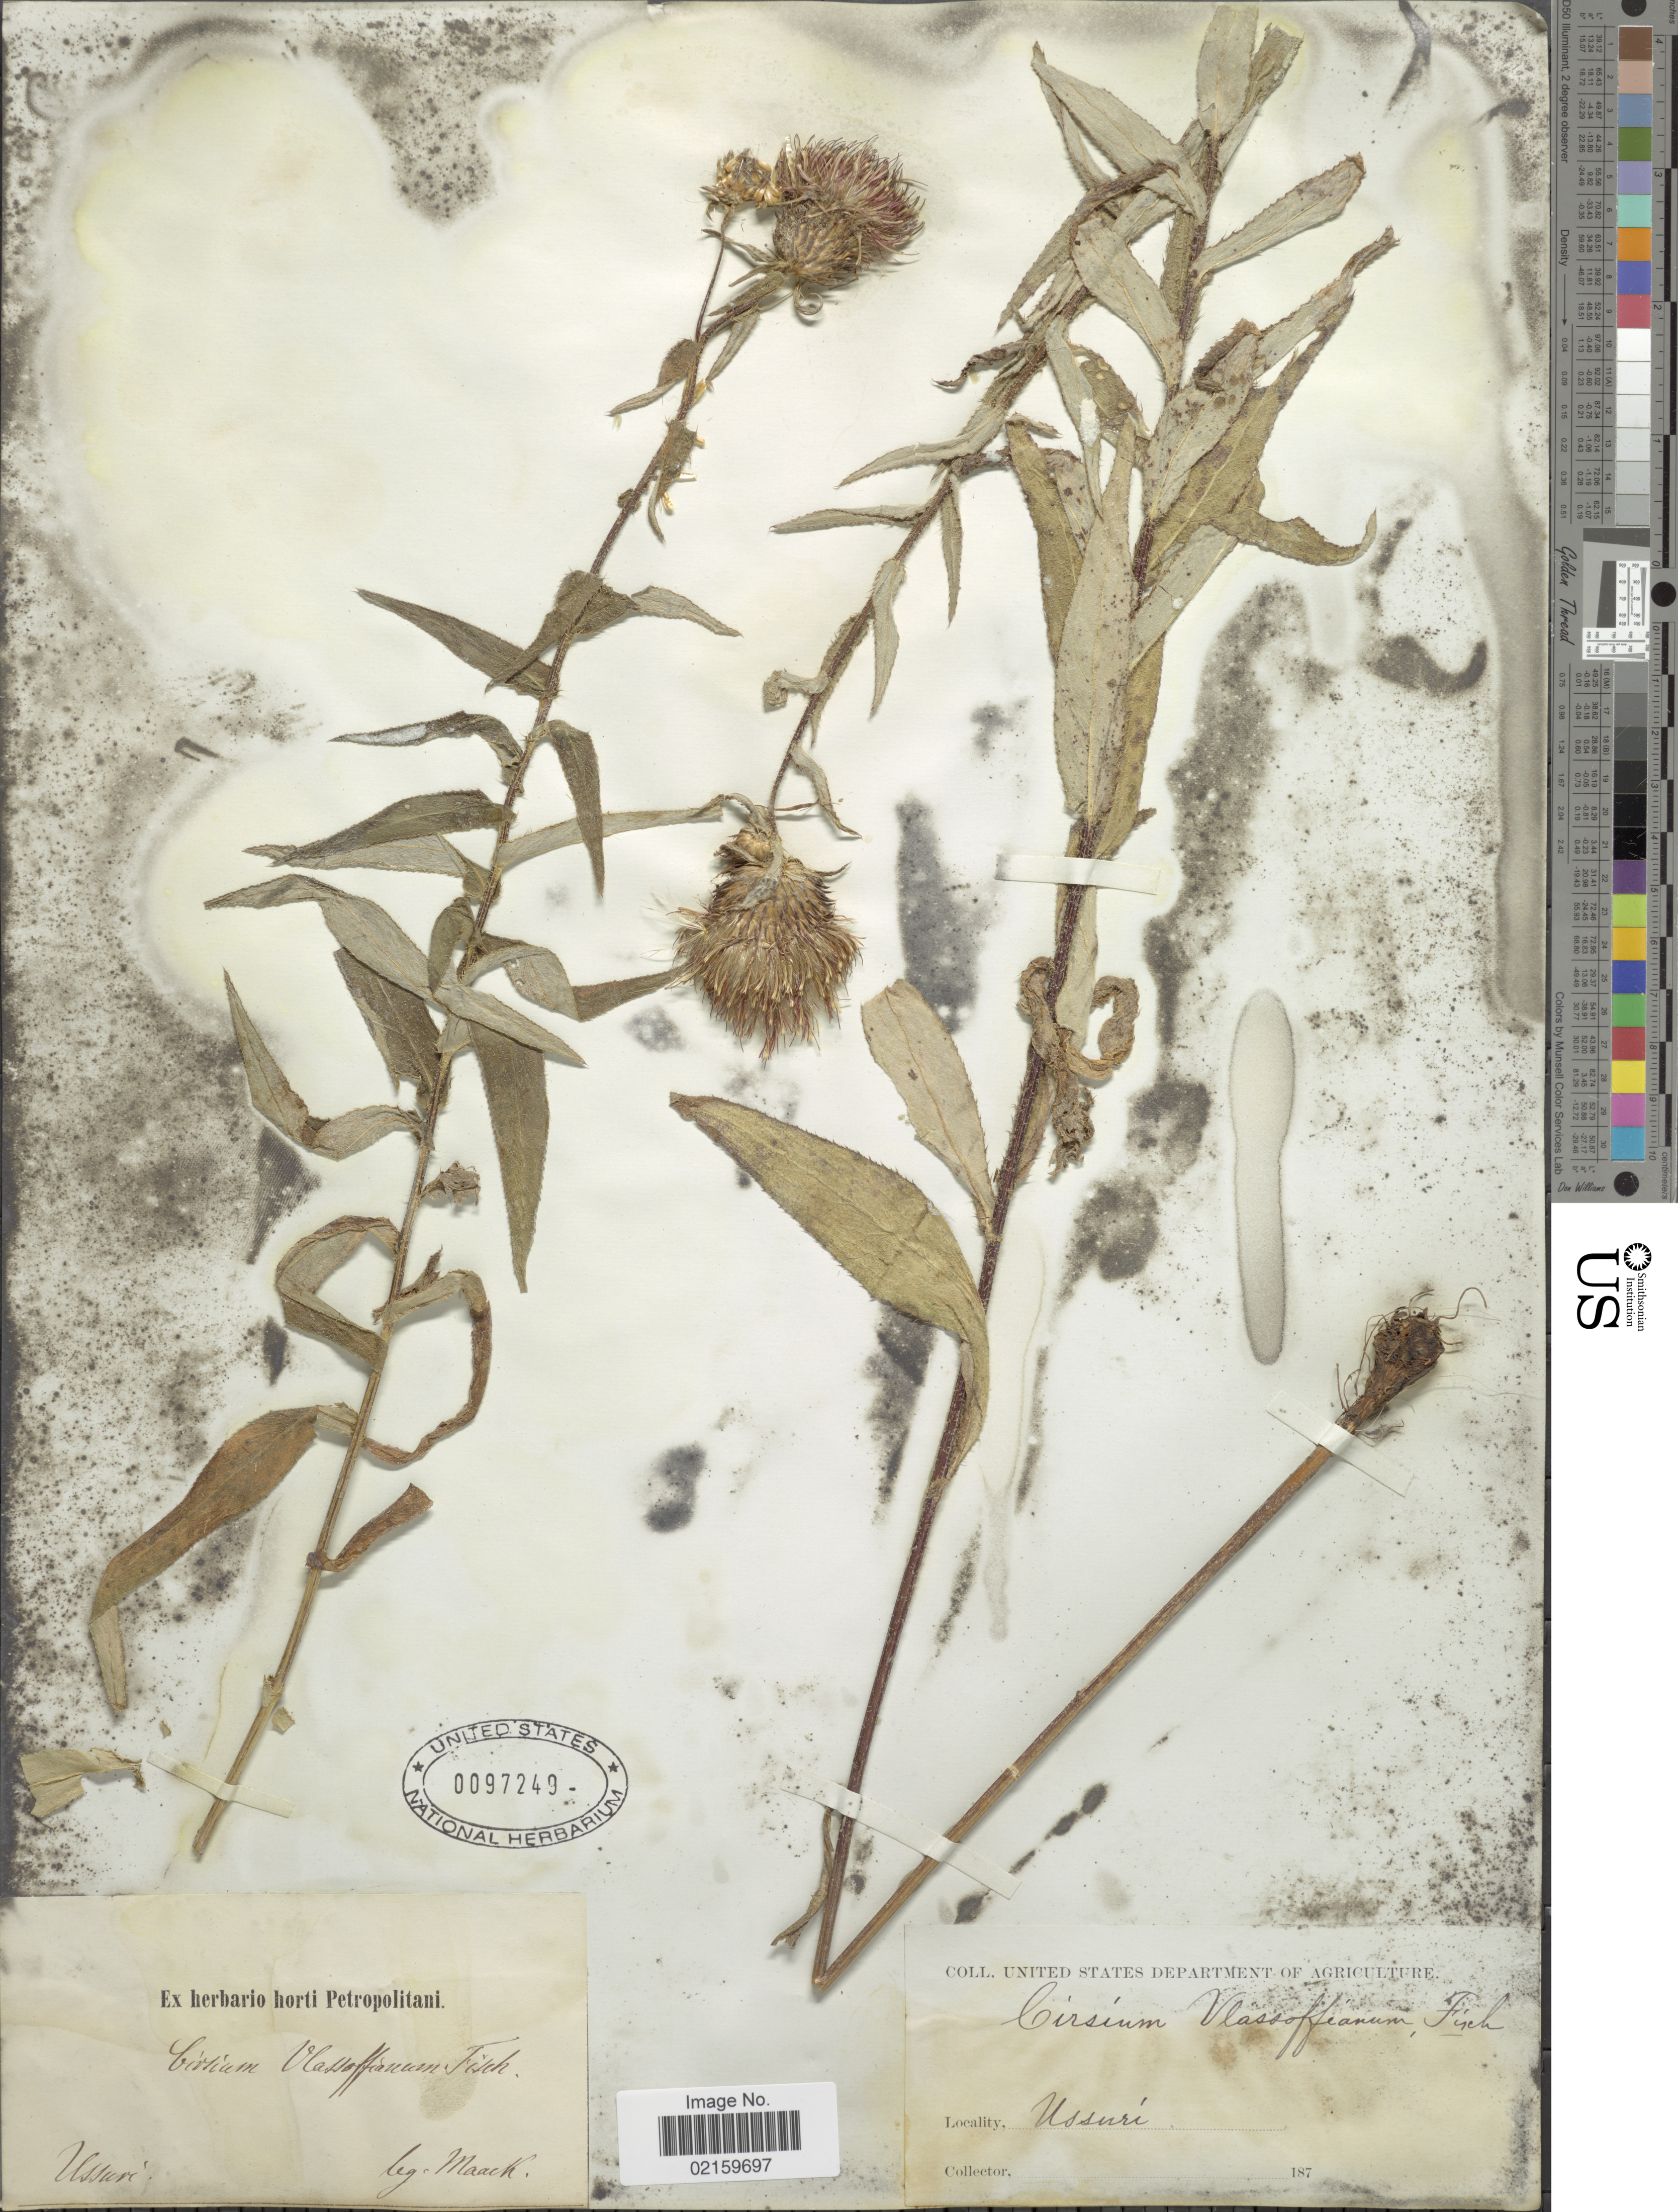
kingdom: Plantae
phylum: Tracheophyta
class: Magnoliopsida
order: Asterales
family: Asteraceae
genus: Cirsium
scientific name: Cirsium vlassovianum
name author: Fisch. ex DC.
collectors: R. K. Maack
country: Russian Federation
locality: Ussuri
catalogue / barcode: US 97249